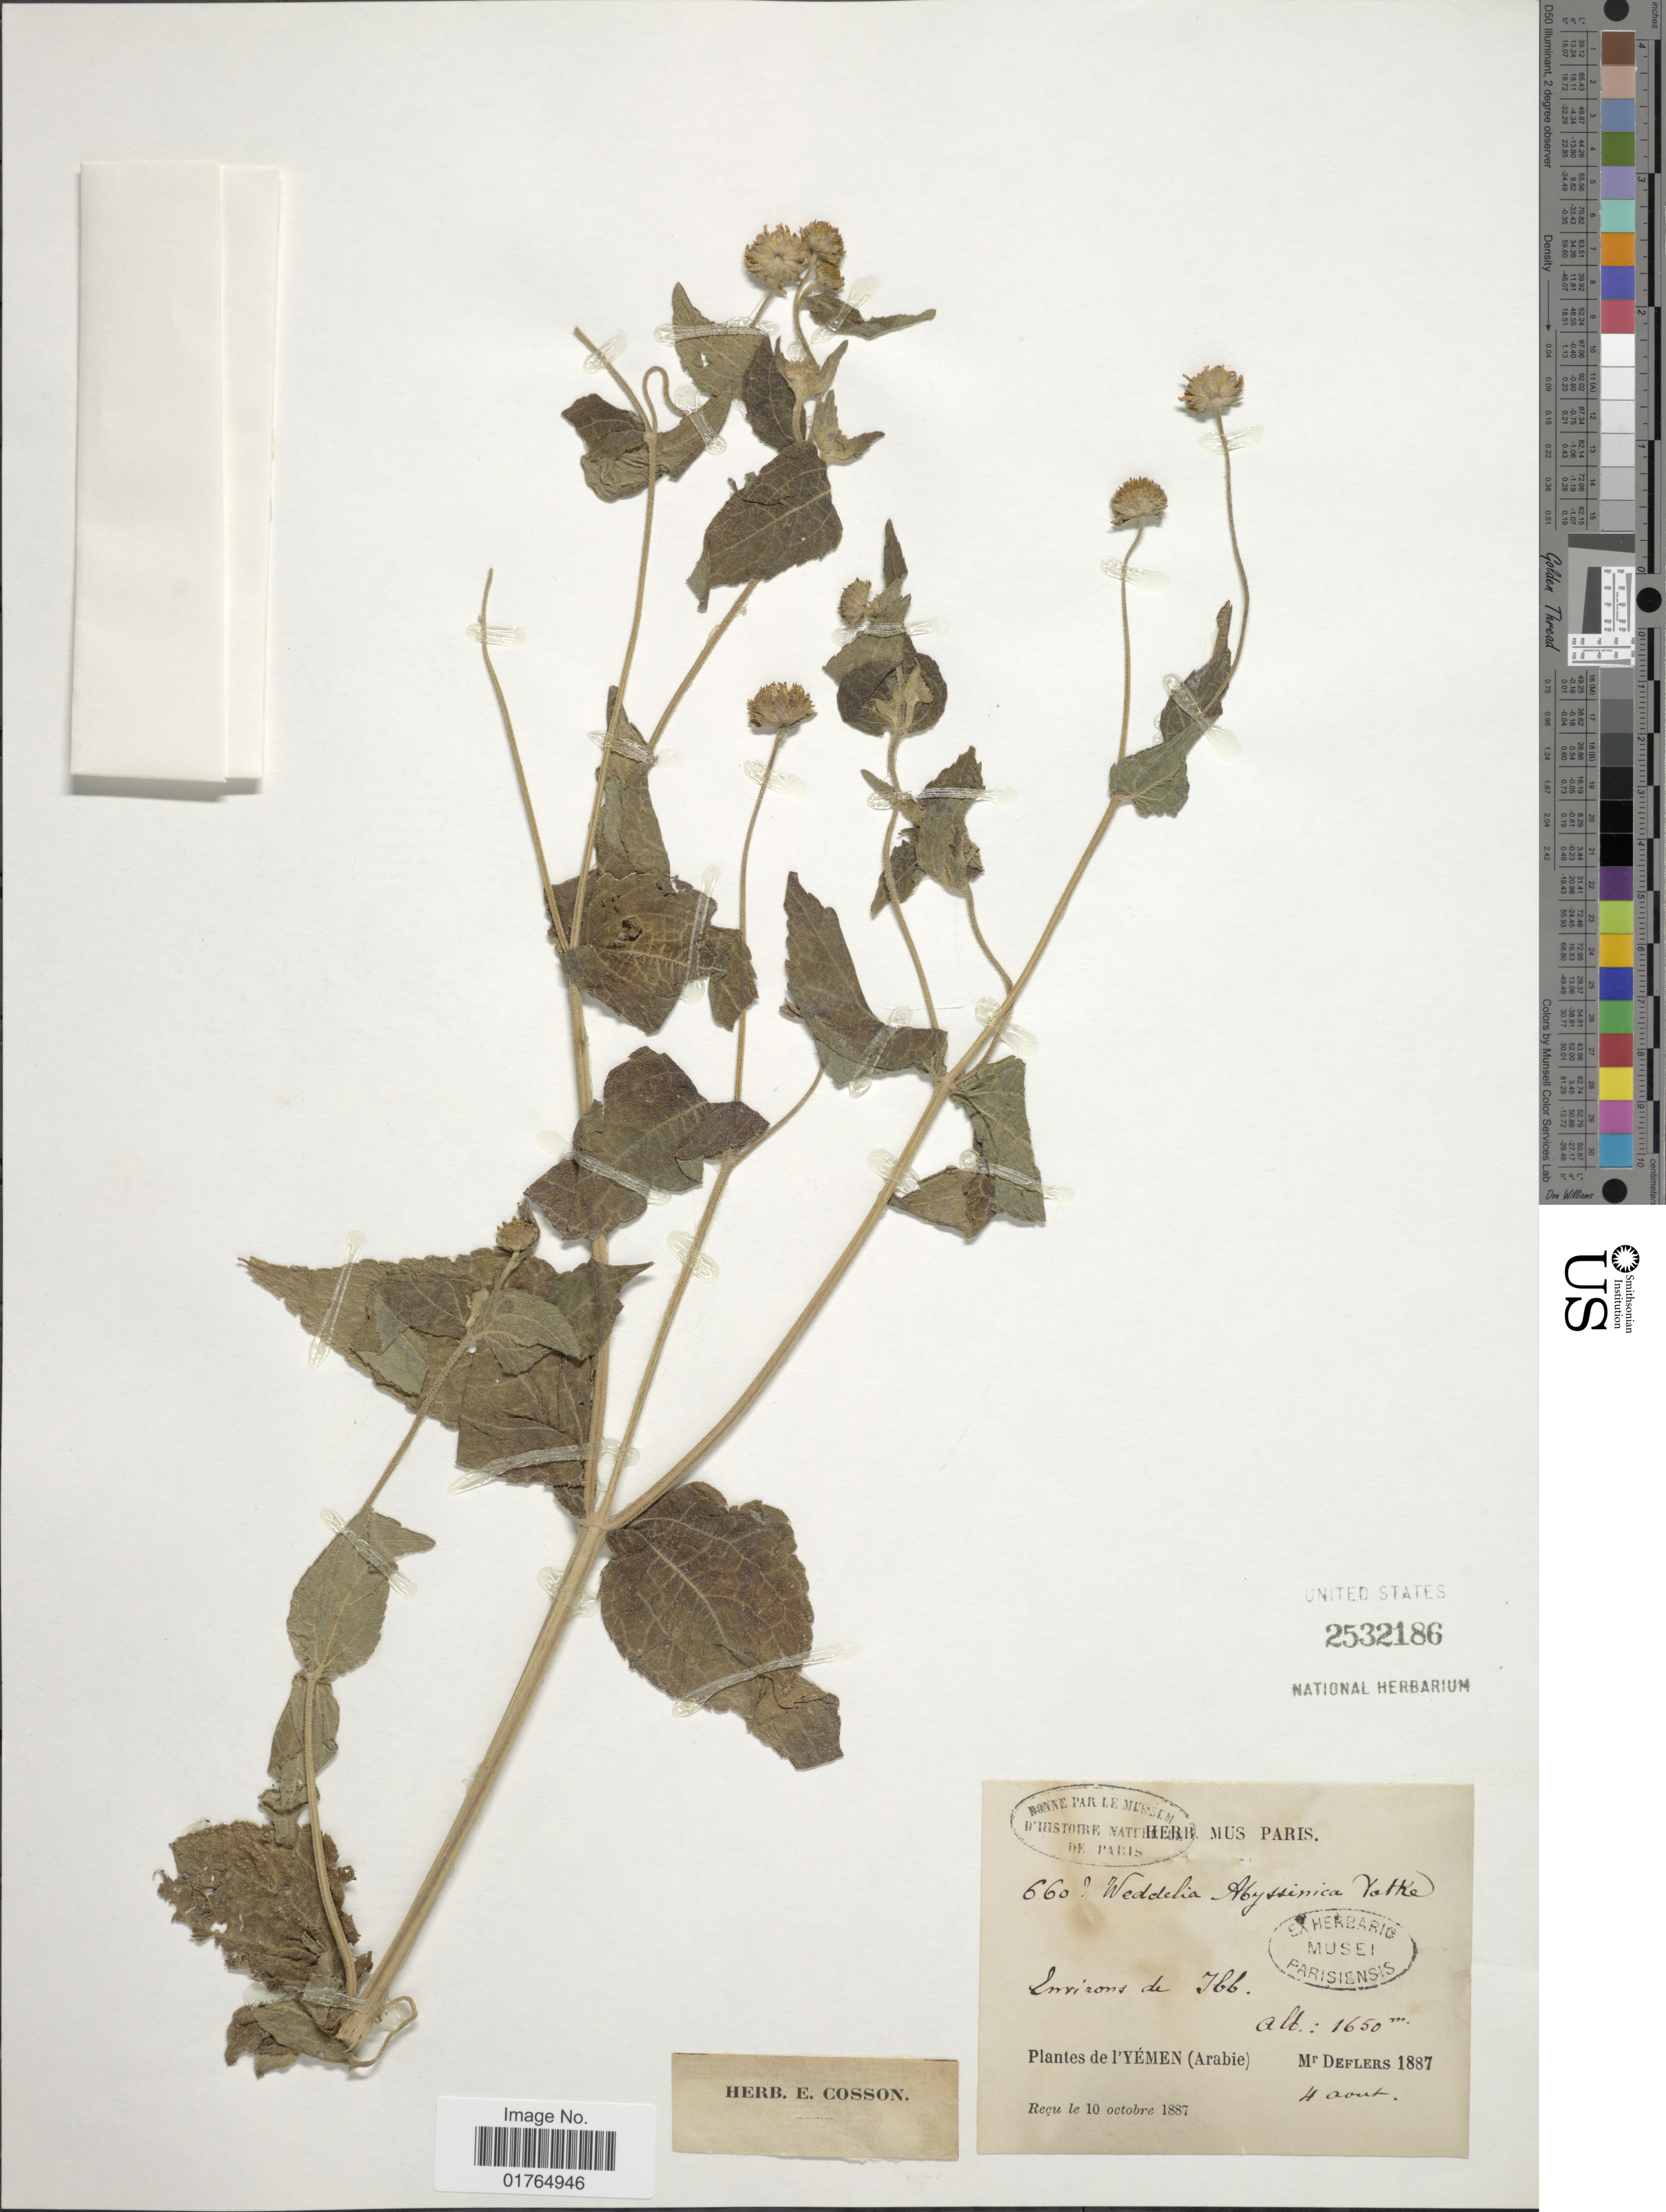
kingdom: Plantae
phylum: Tracheophyta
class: Magnoliopsida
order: Asterales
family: Asteraceae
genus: Wedelia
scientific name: Wedelia abyssinica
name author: Vatke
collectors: -. Deflers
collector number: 660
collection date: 1887-08-04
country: Yemen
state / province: Ibb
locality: Environs de Ibb, l'Yemen (Arabie)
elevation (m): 1650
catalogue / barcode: US 2532186